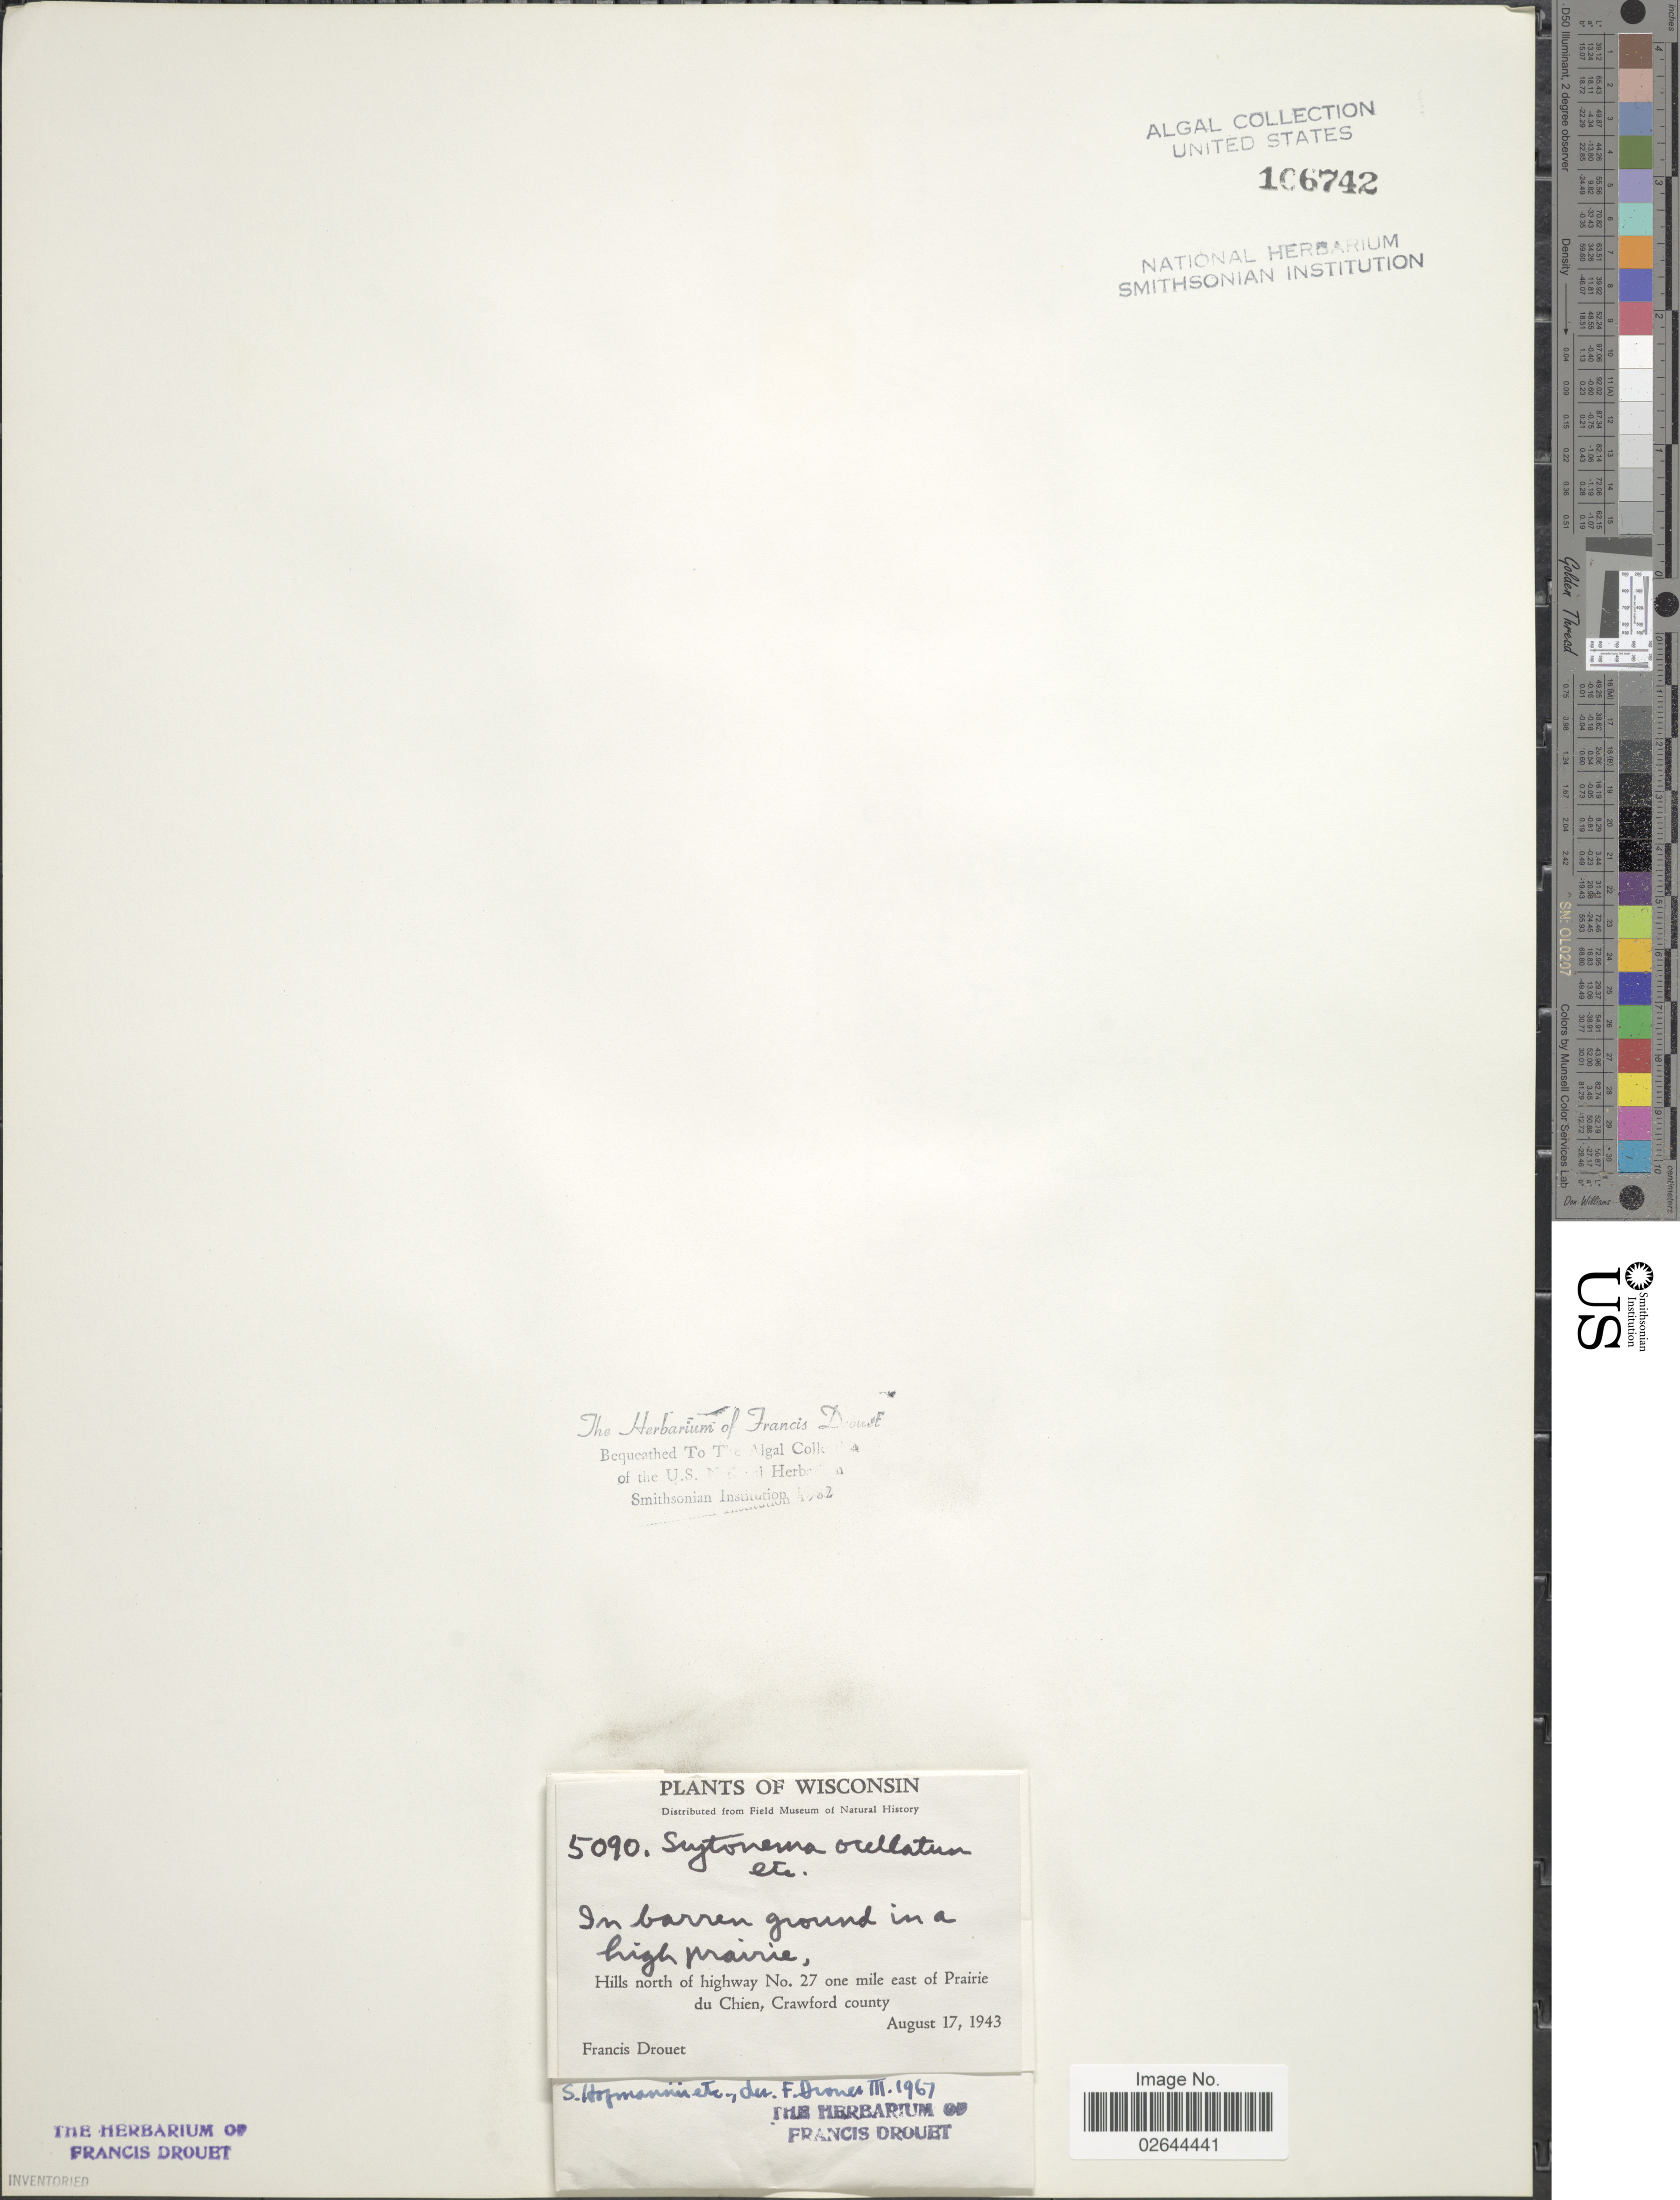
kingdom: Bacteria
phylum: Cyanobacteria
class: Cyanobacteriia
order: Cyanobacteriales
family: Scytonemataceae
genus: Scytonema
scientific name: Scytonema hofmannii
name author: C. Agardh ex Bornet & Flahault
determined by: Drouet, F. E.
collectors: F. E. Drouet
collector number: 5090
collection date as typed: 17 Aug 1943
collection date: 1943-08-17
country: United States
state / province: Wisconsin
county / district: Crawford County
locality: Near Prairie du Chien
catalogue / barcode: US 106742